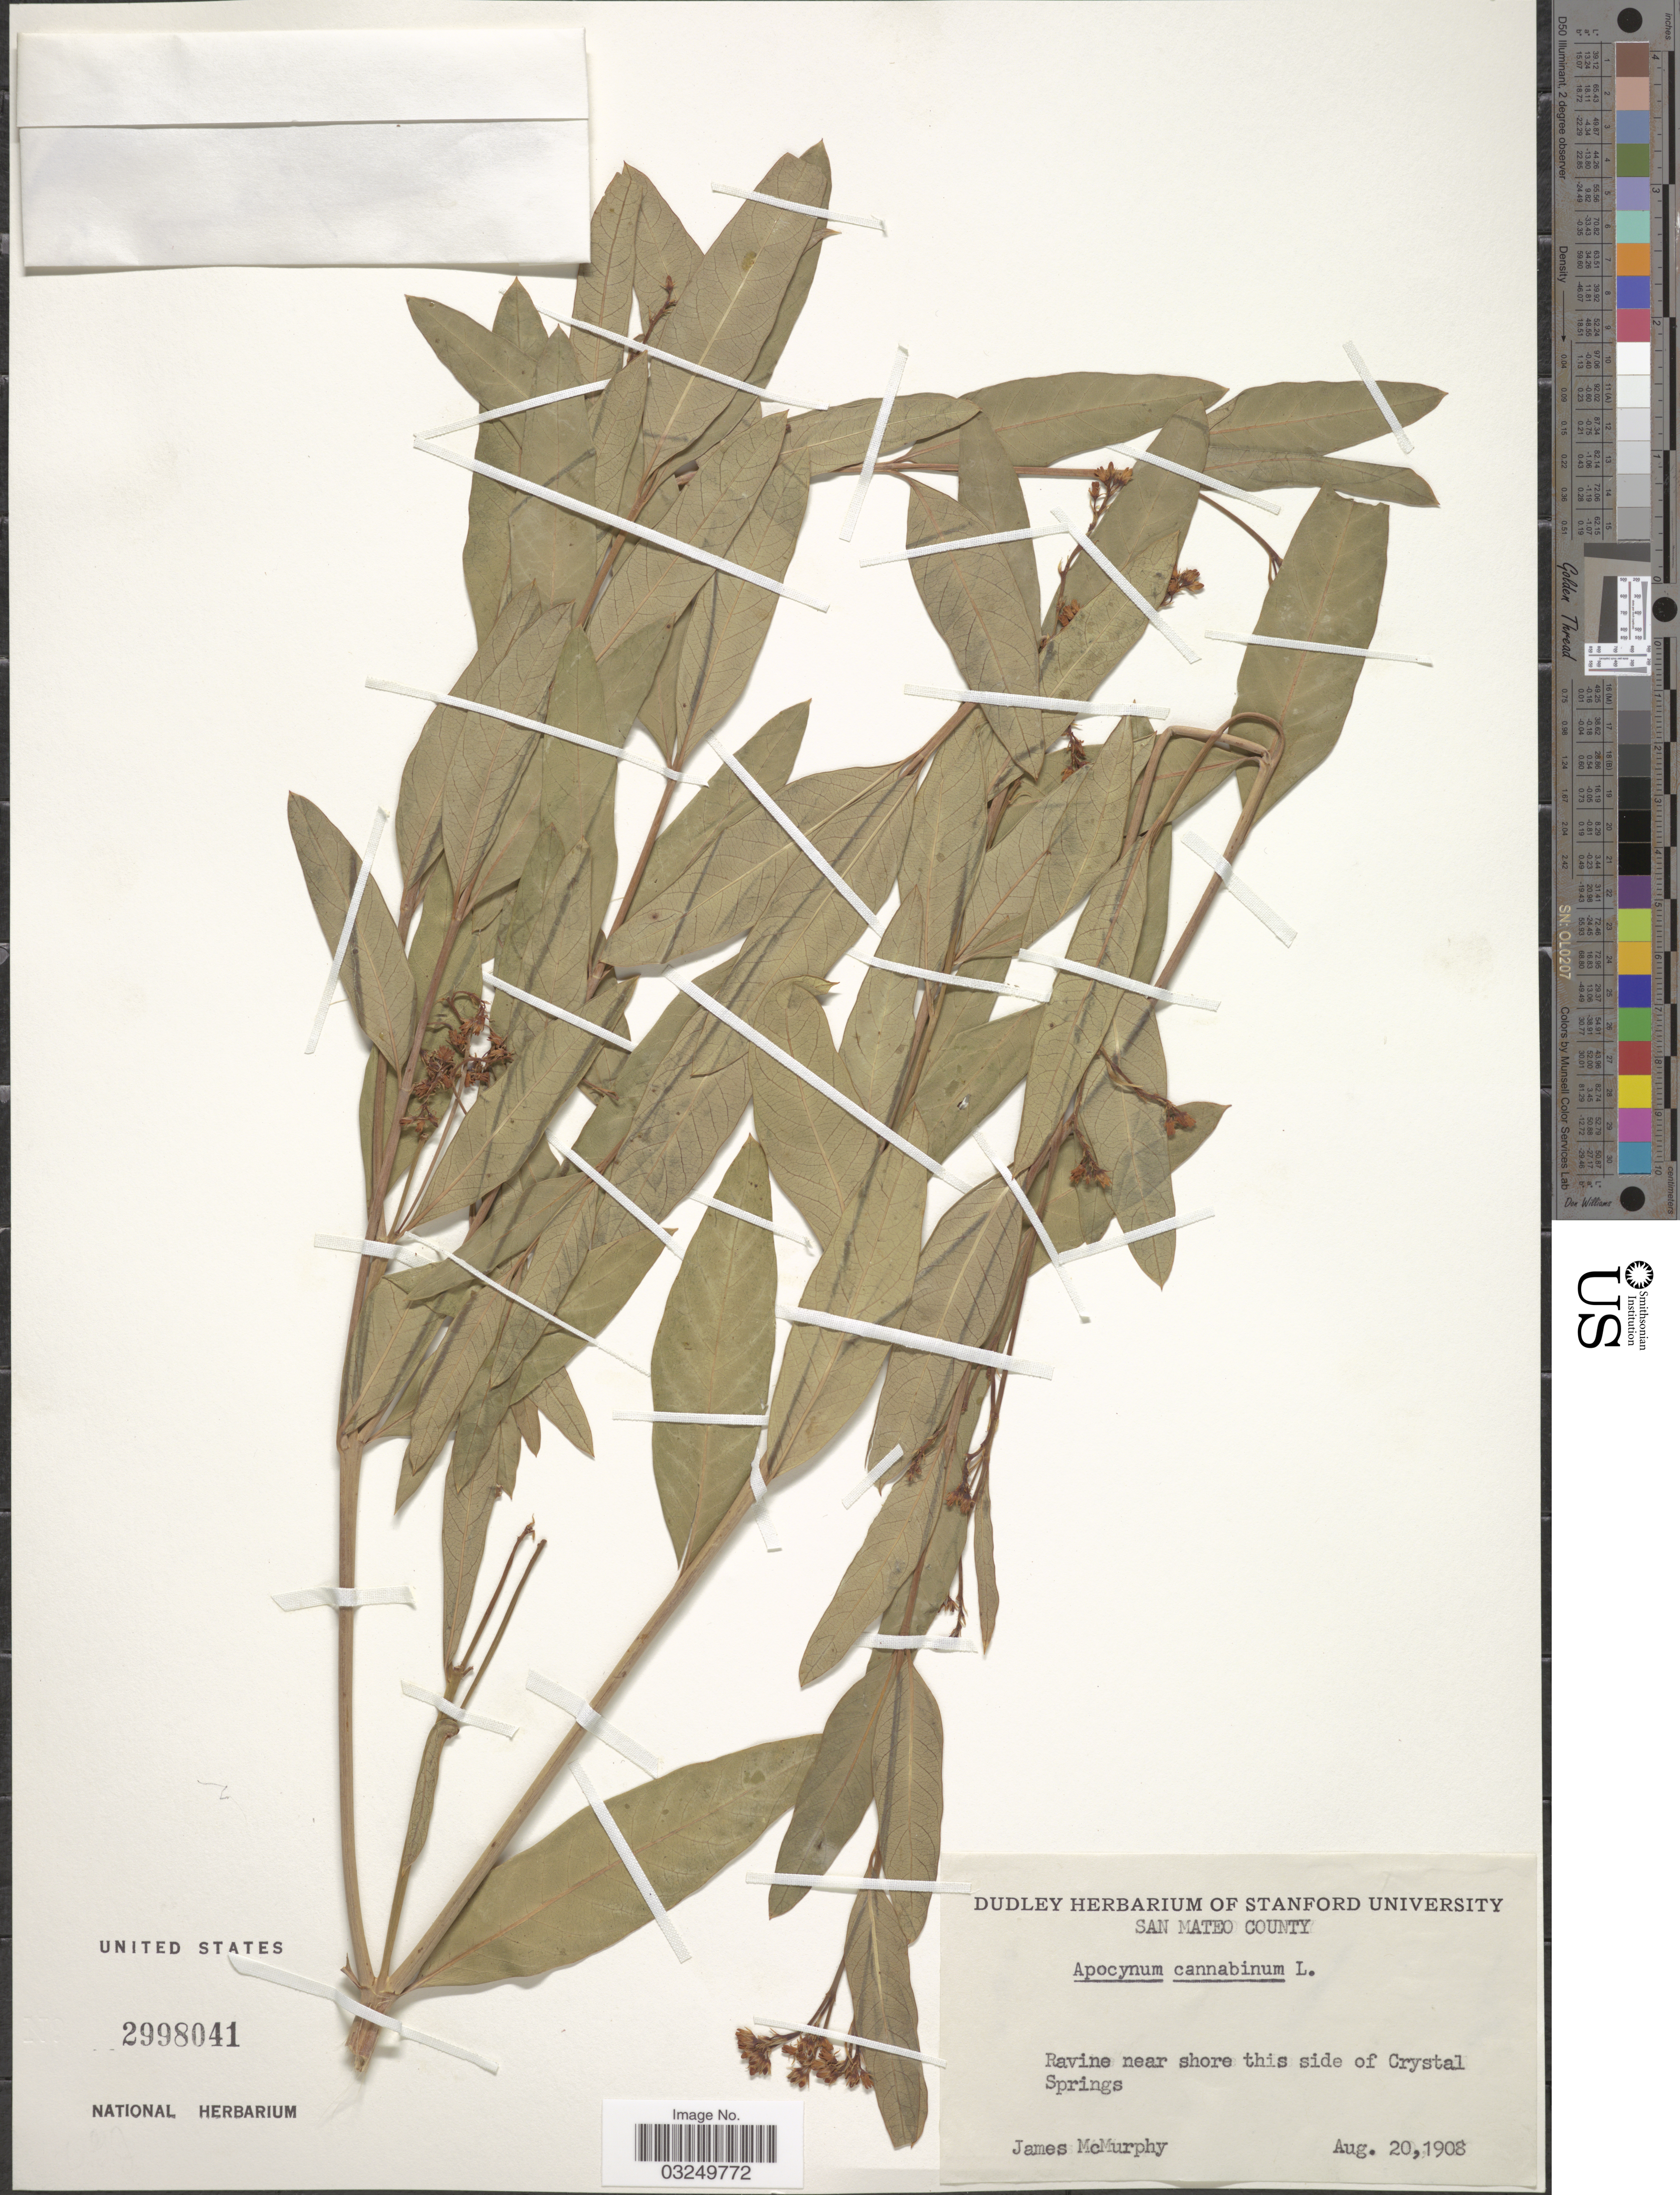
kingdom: Plantae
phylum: Tracheophyta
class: Magnoliopsida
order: Gentianales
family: Apocynaceae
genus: Apocynum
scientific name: Apocynum cannabinum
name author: L.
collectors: J. McMurphy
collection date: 1908-08-20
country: United States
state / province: California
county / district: San Mateo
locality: San Mateo County. Ravine near shore this side of Crystal Springs.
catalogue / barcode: US 2998041